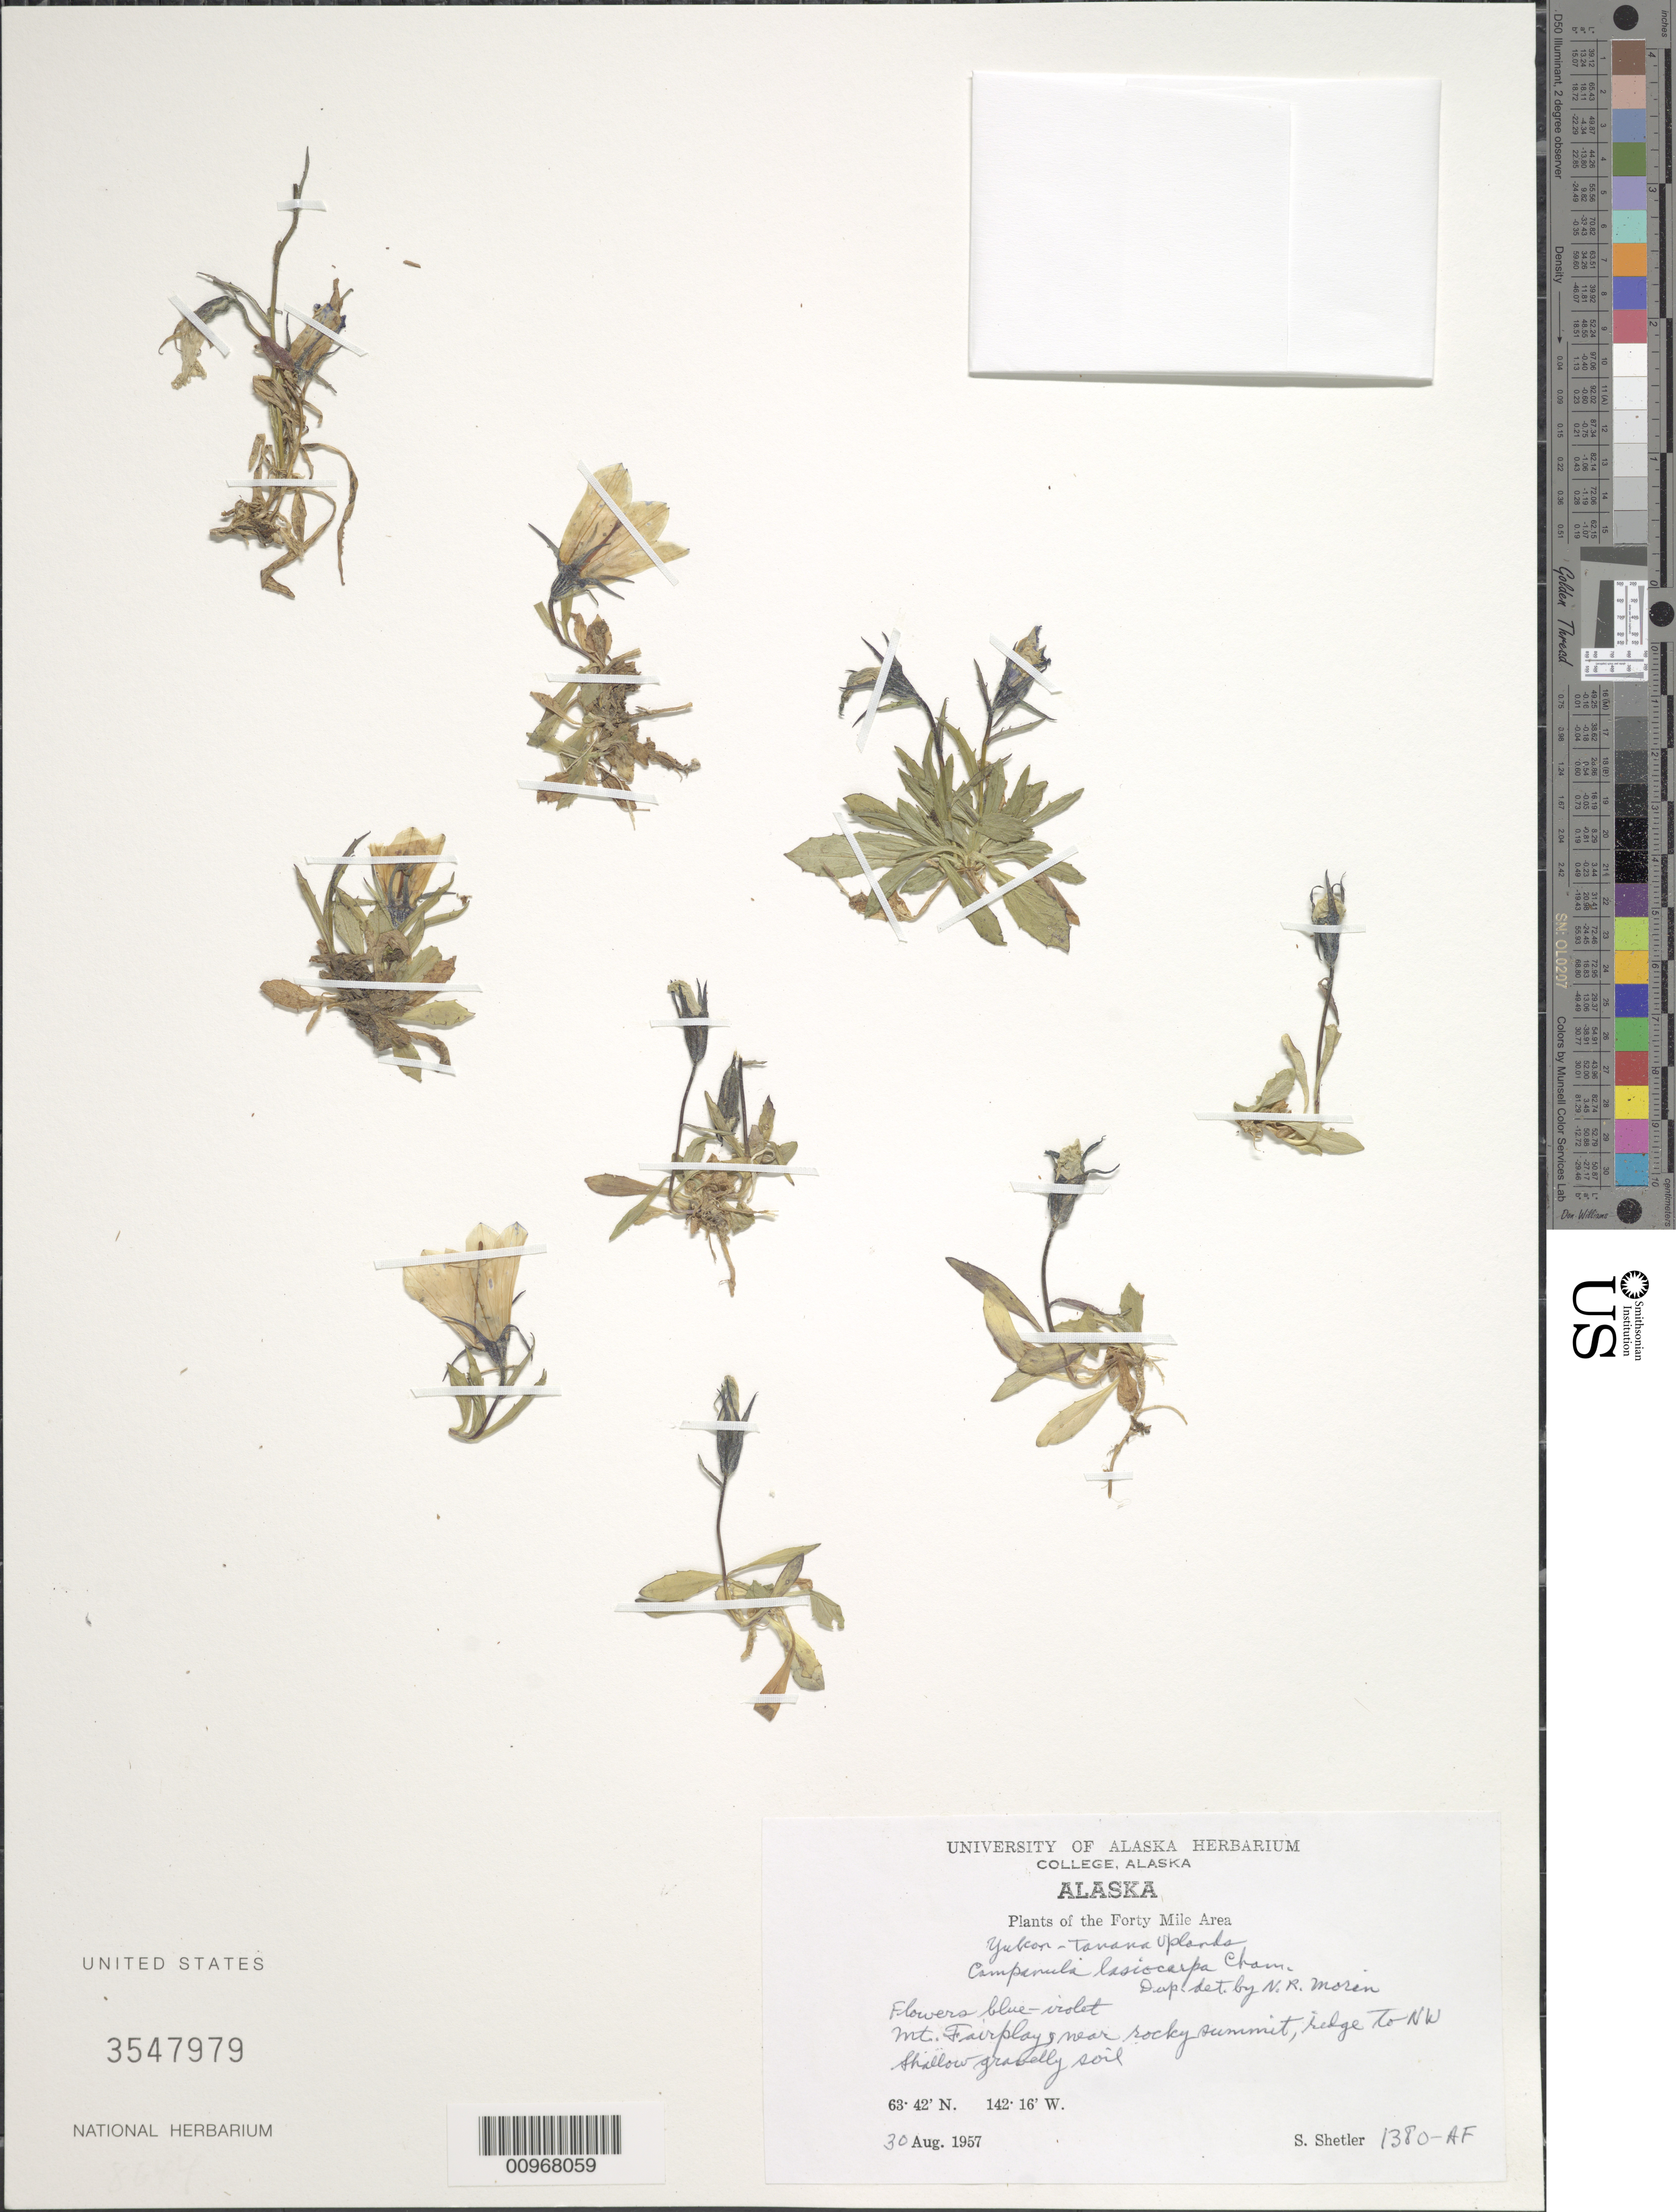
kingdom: Plantae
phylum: Tracheophyta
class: Magnoliopsida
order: Asterales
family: Campanulaceae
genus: Campanula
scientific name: Campanula lasiocarpa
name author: Cham.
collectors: S. Shetler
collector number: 1380-AF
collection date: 1957-08-30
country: United States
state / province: Alaska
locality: The Forty Mile Area, Yukon-Tanana Uplands, Mt. Fairplay, near rocky summit, ridge to NW shallow gravelly soil.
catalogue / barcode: US 3547979